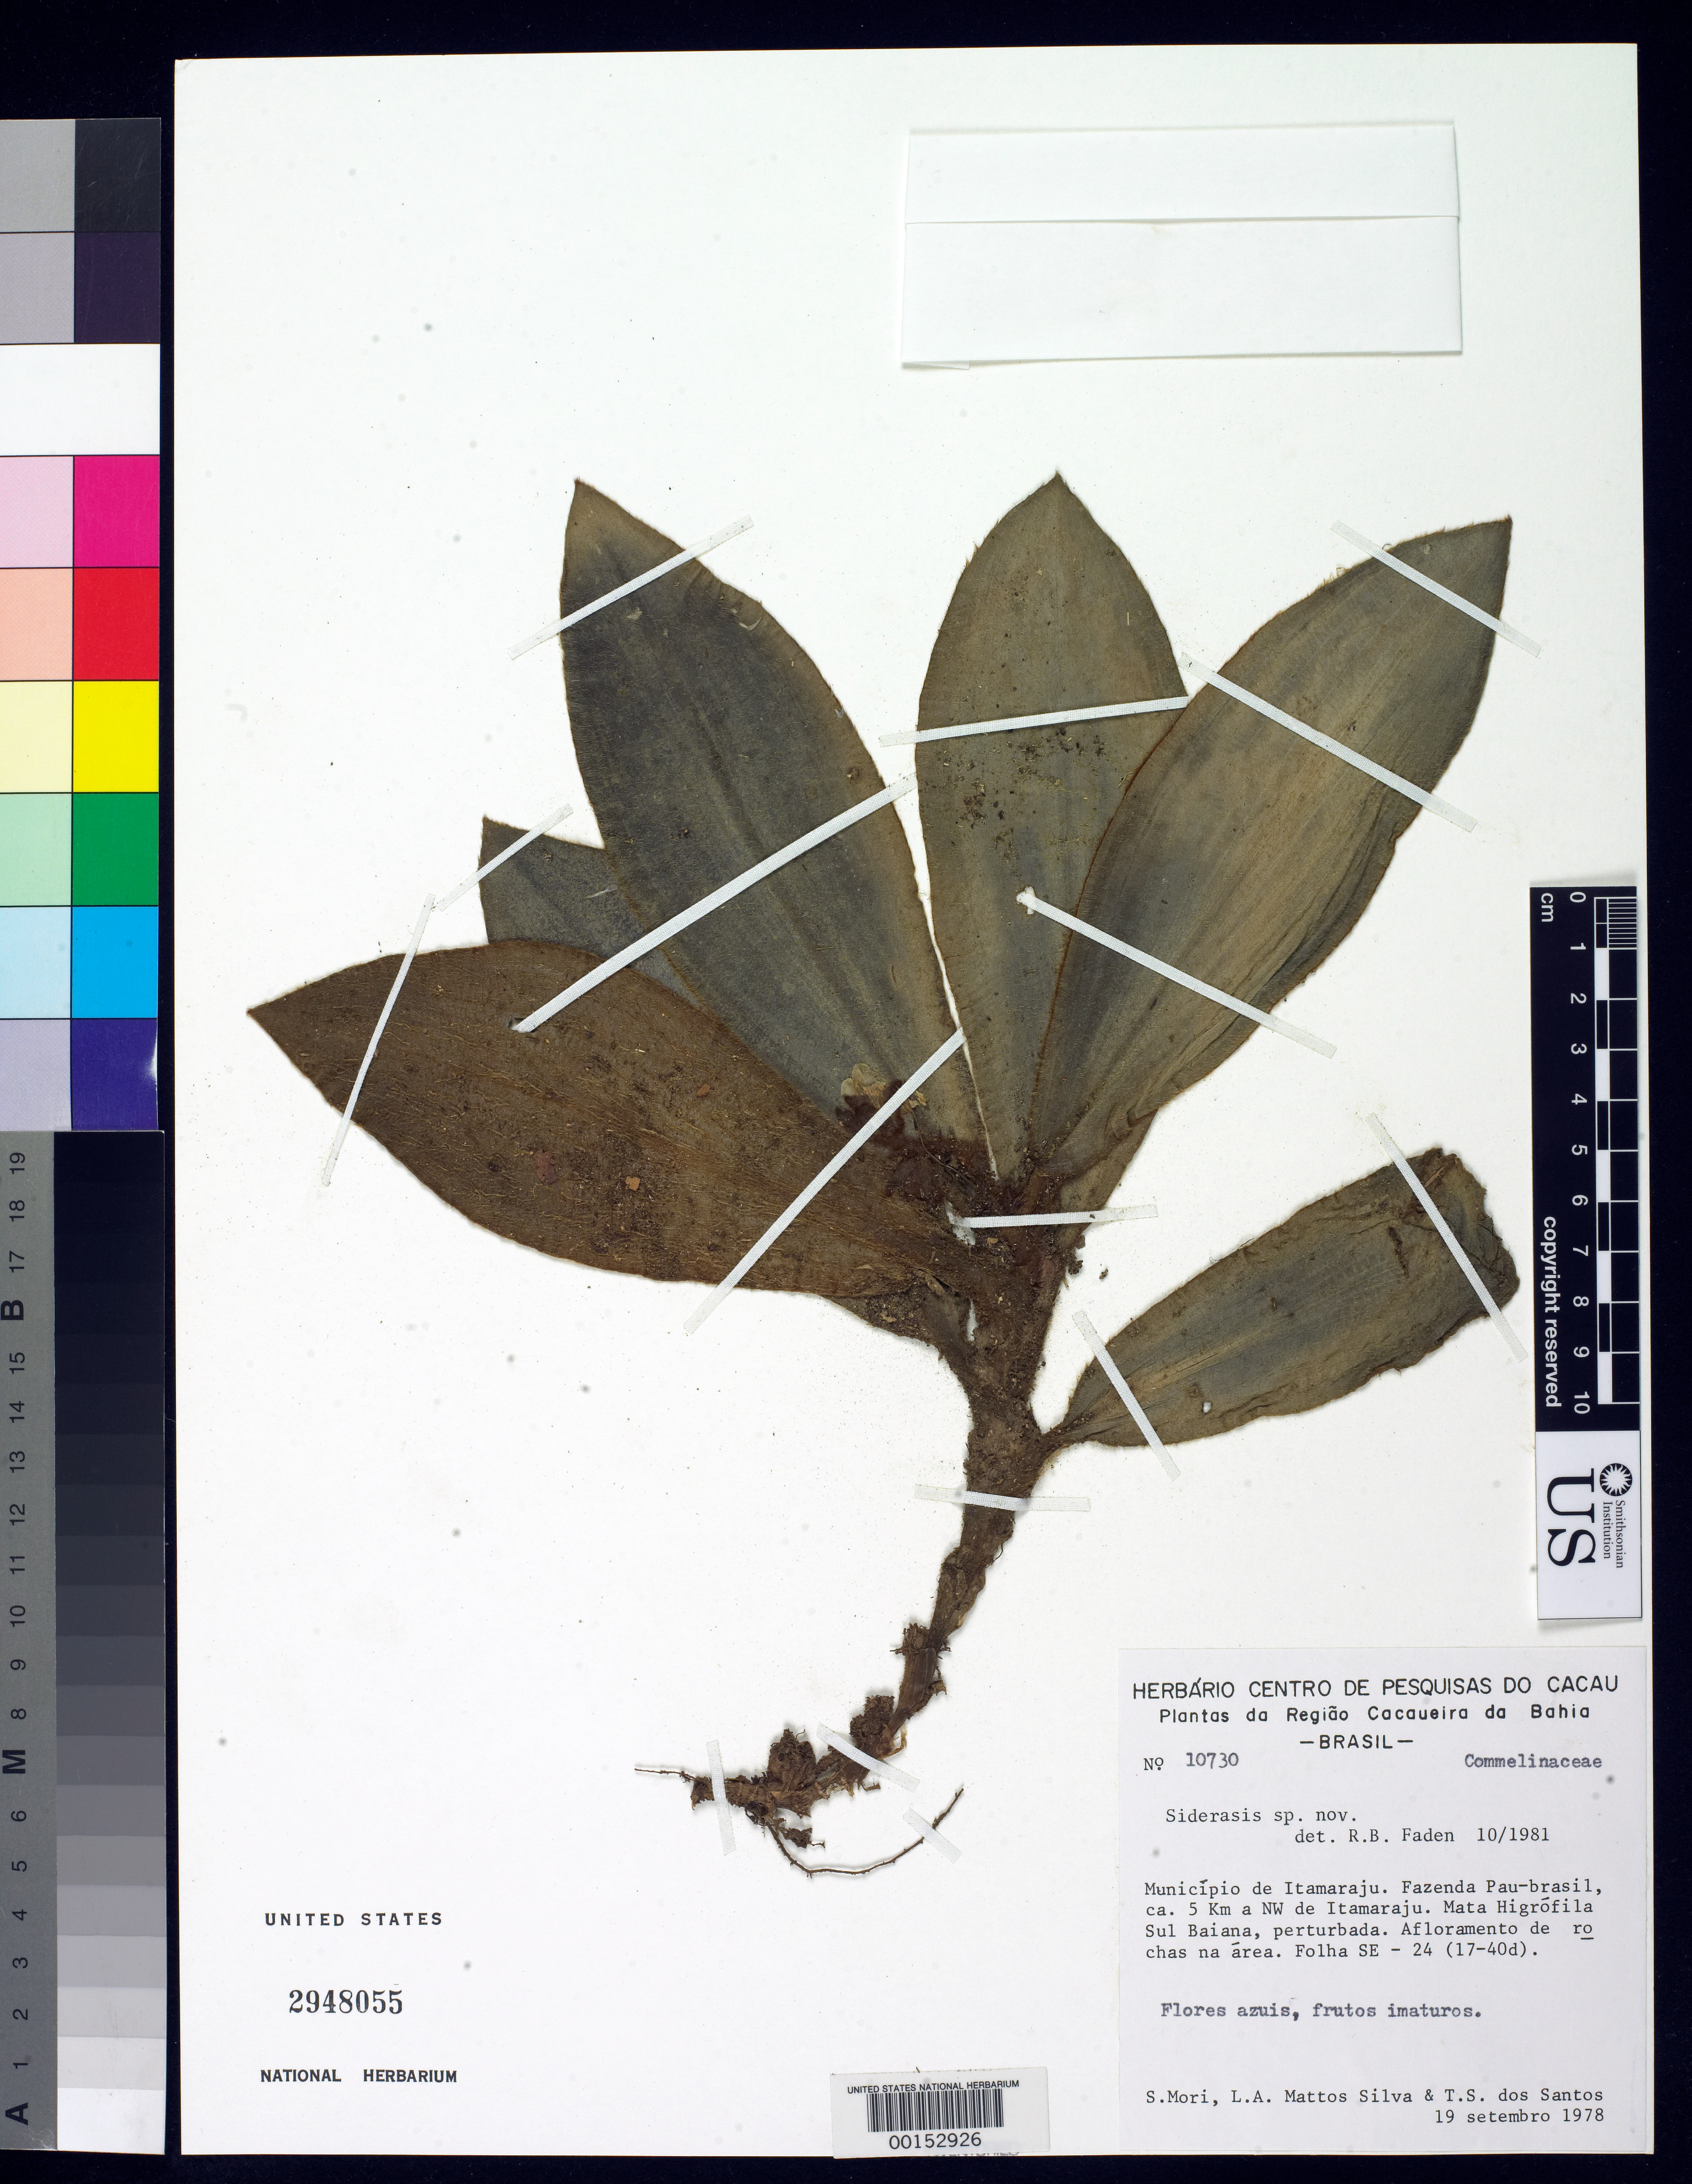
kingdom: Plantae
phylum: Tracheophyta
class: Liliopsida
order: Commelinales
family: Commelinaceae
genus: Siderasis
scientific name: Siderasis sp. nov.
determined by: Faden, Robert B., (US), Smithsonian Institution - National Museum of Natural History (UNITED STATES)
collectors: S. Mori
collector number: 10730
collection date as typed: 19 Sep 1978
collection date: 1978-09-19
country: Brazil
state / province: Bahia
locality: Fazenda pau-brazil, nw of itamaraju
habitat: Disturbed thicket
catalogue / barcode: US 2948055